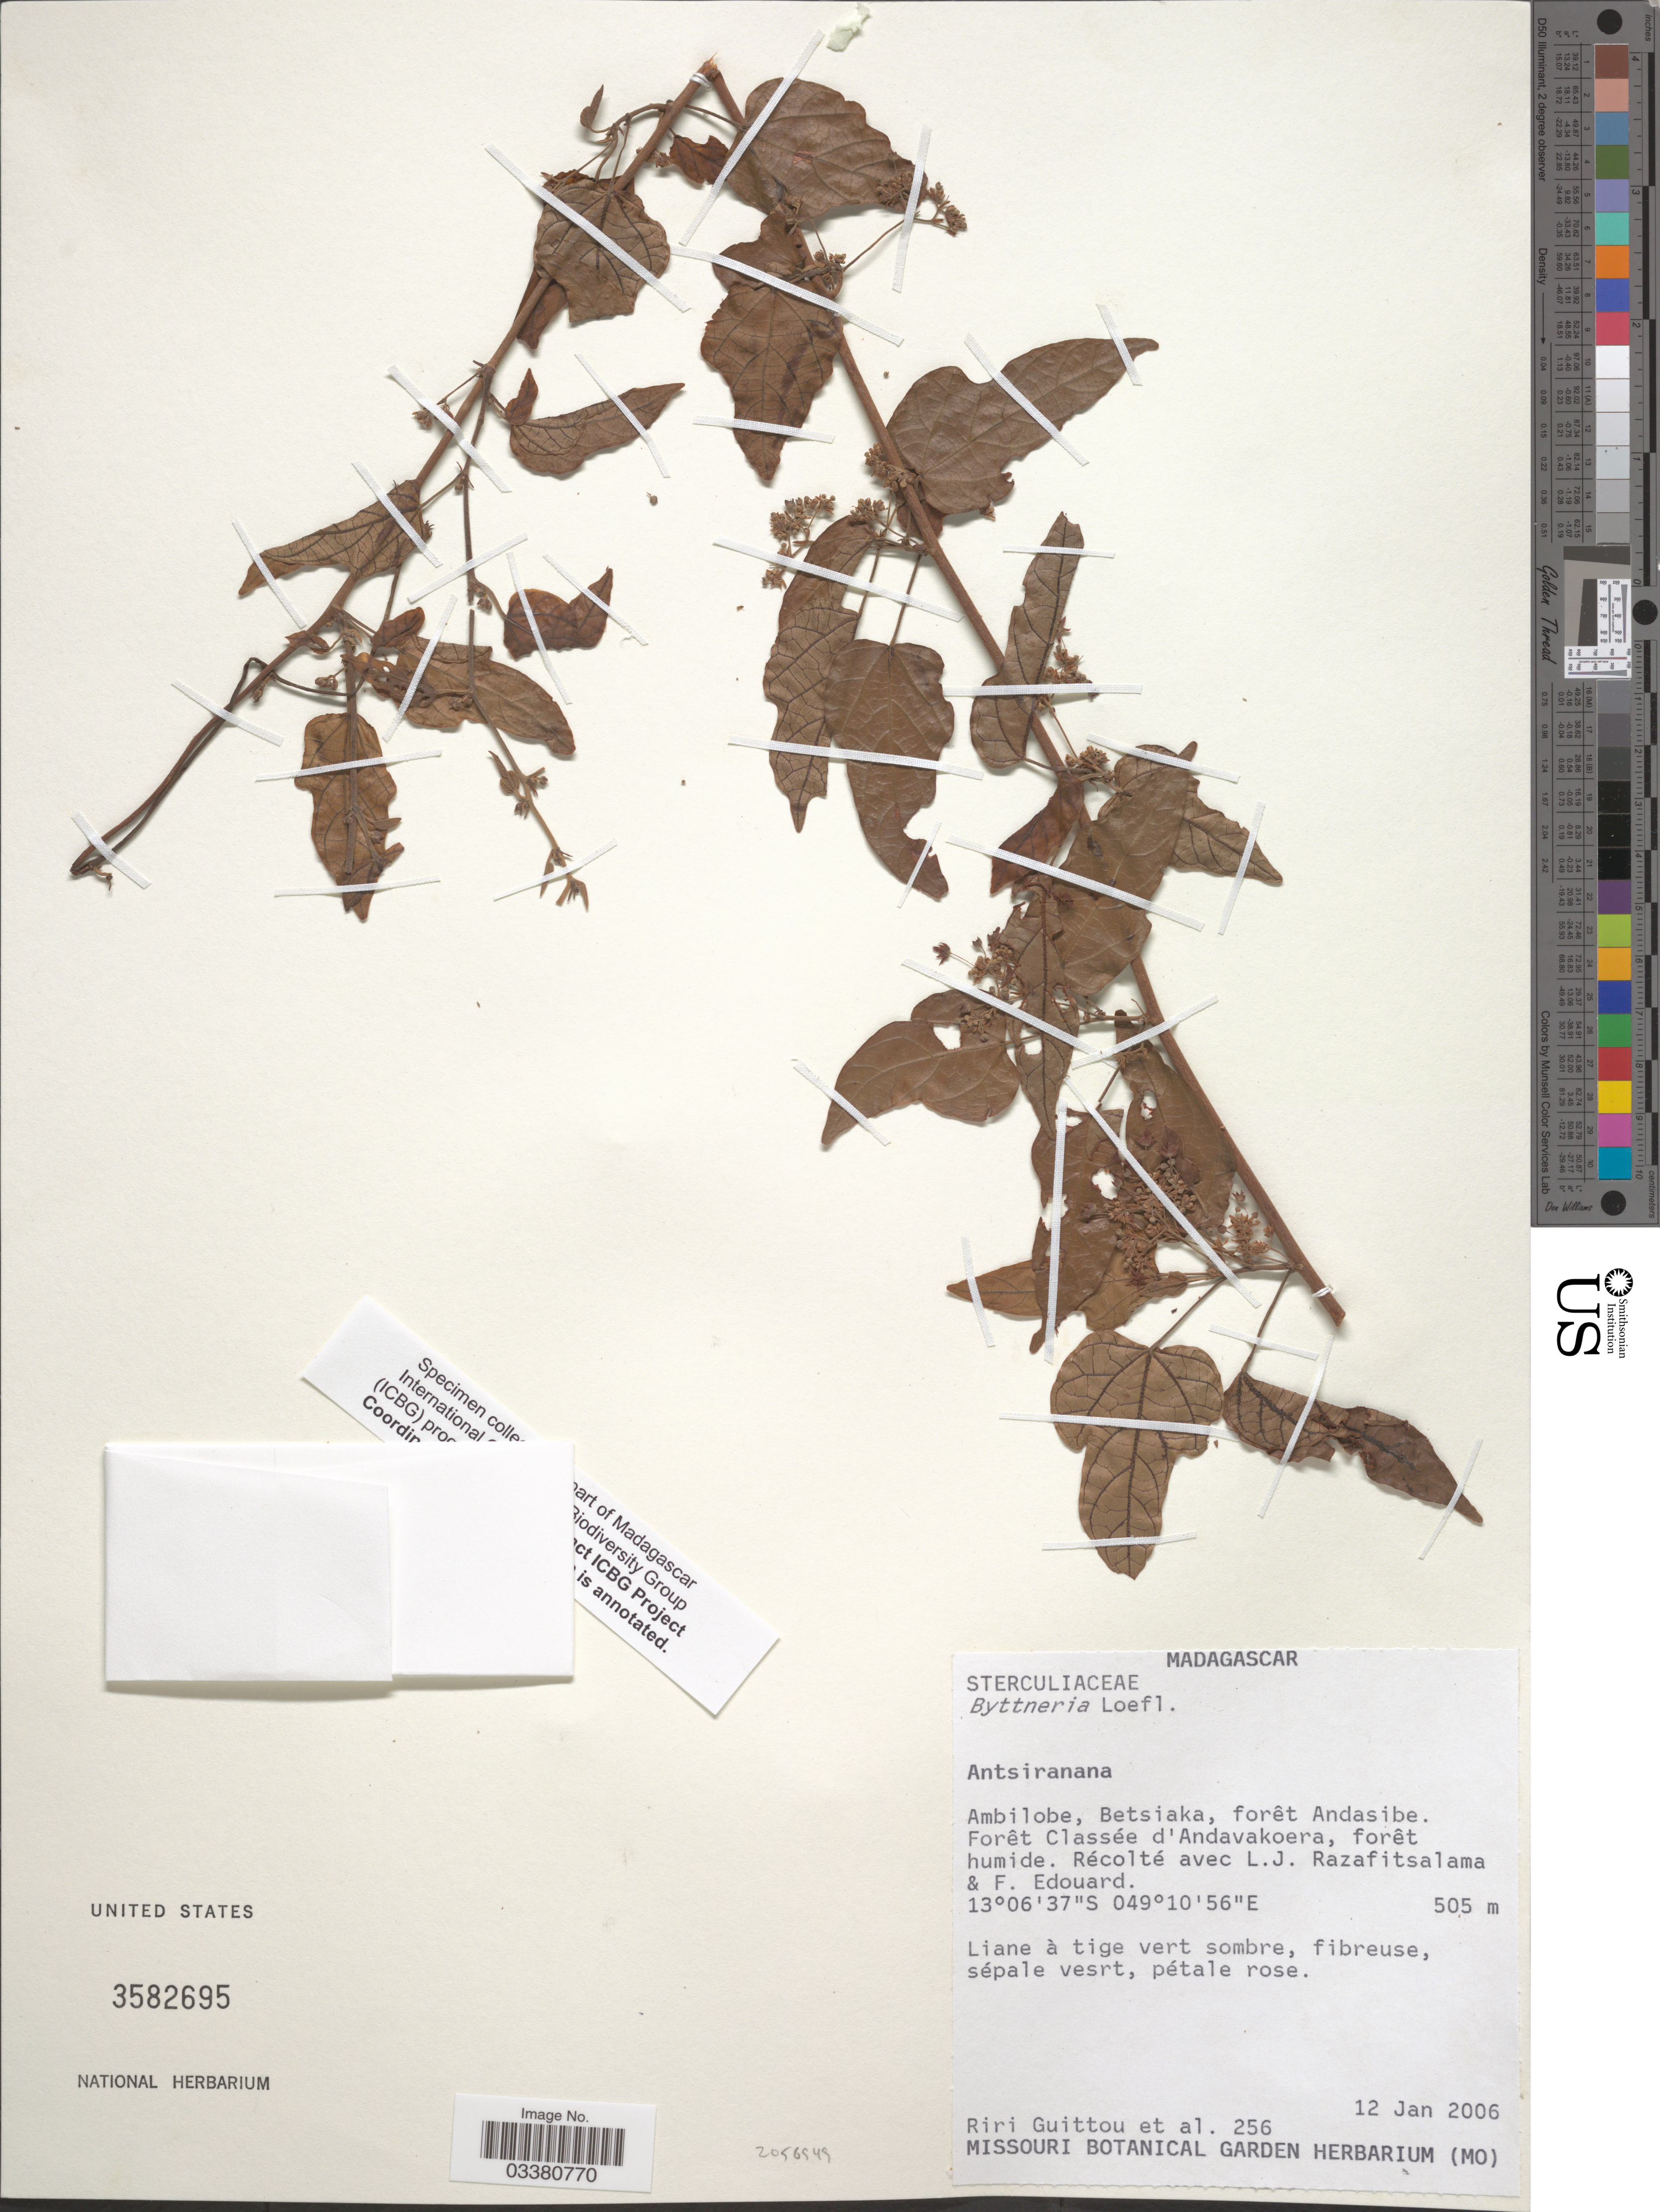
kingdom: Plantae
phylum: Tracheophyta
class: Magnoliopsida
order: Malvales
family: Malvaceae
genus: Byttneria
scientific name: Byttneria sp.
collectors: R. Guittou, L. J. Razafitsalama & F. Edouard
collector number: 256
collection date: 2006-01-12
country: Madagascar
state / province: Diana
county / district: Ambilobe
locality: Ambilobe, BEtsiaka, forêt Andasibe. Forêt Classée d'Andavakoera, forêt humide.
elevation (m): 505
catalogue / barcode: US 3582695